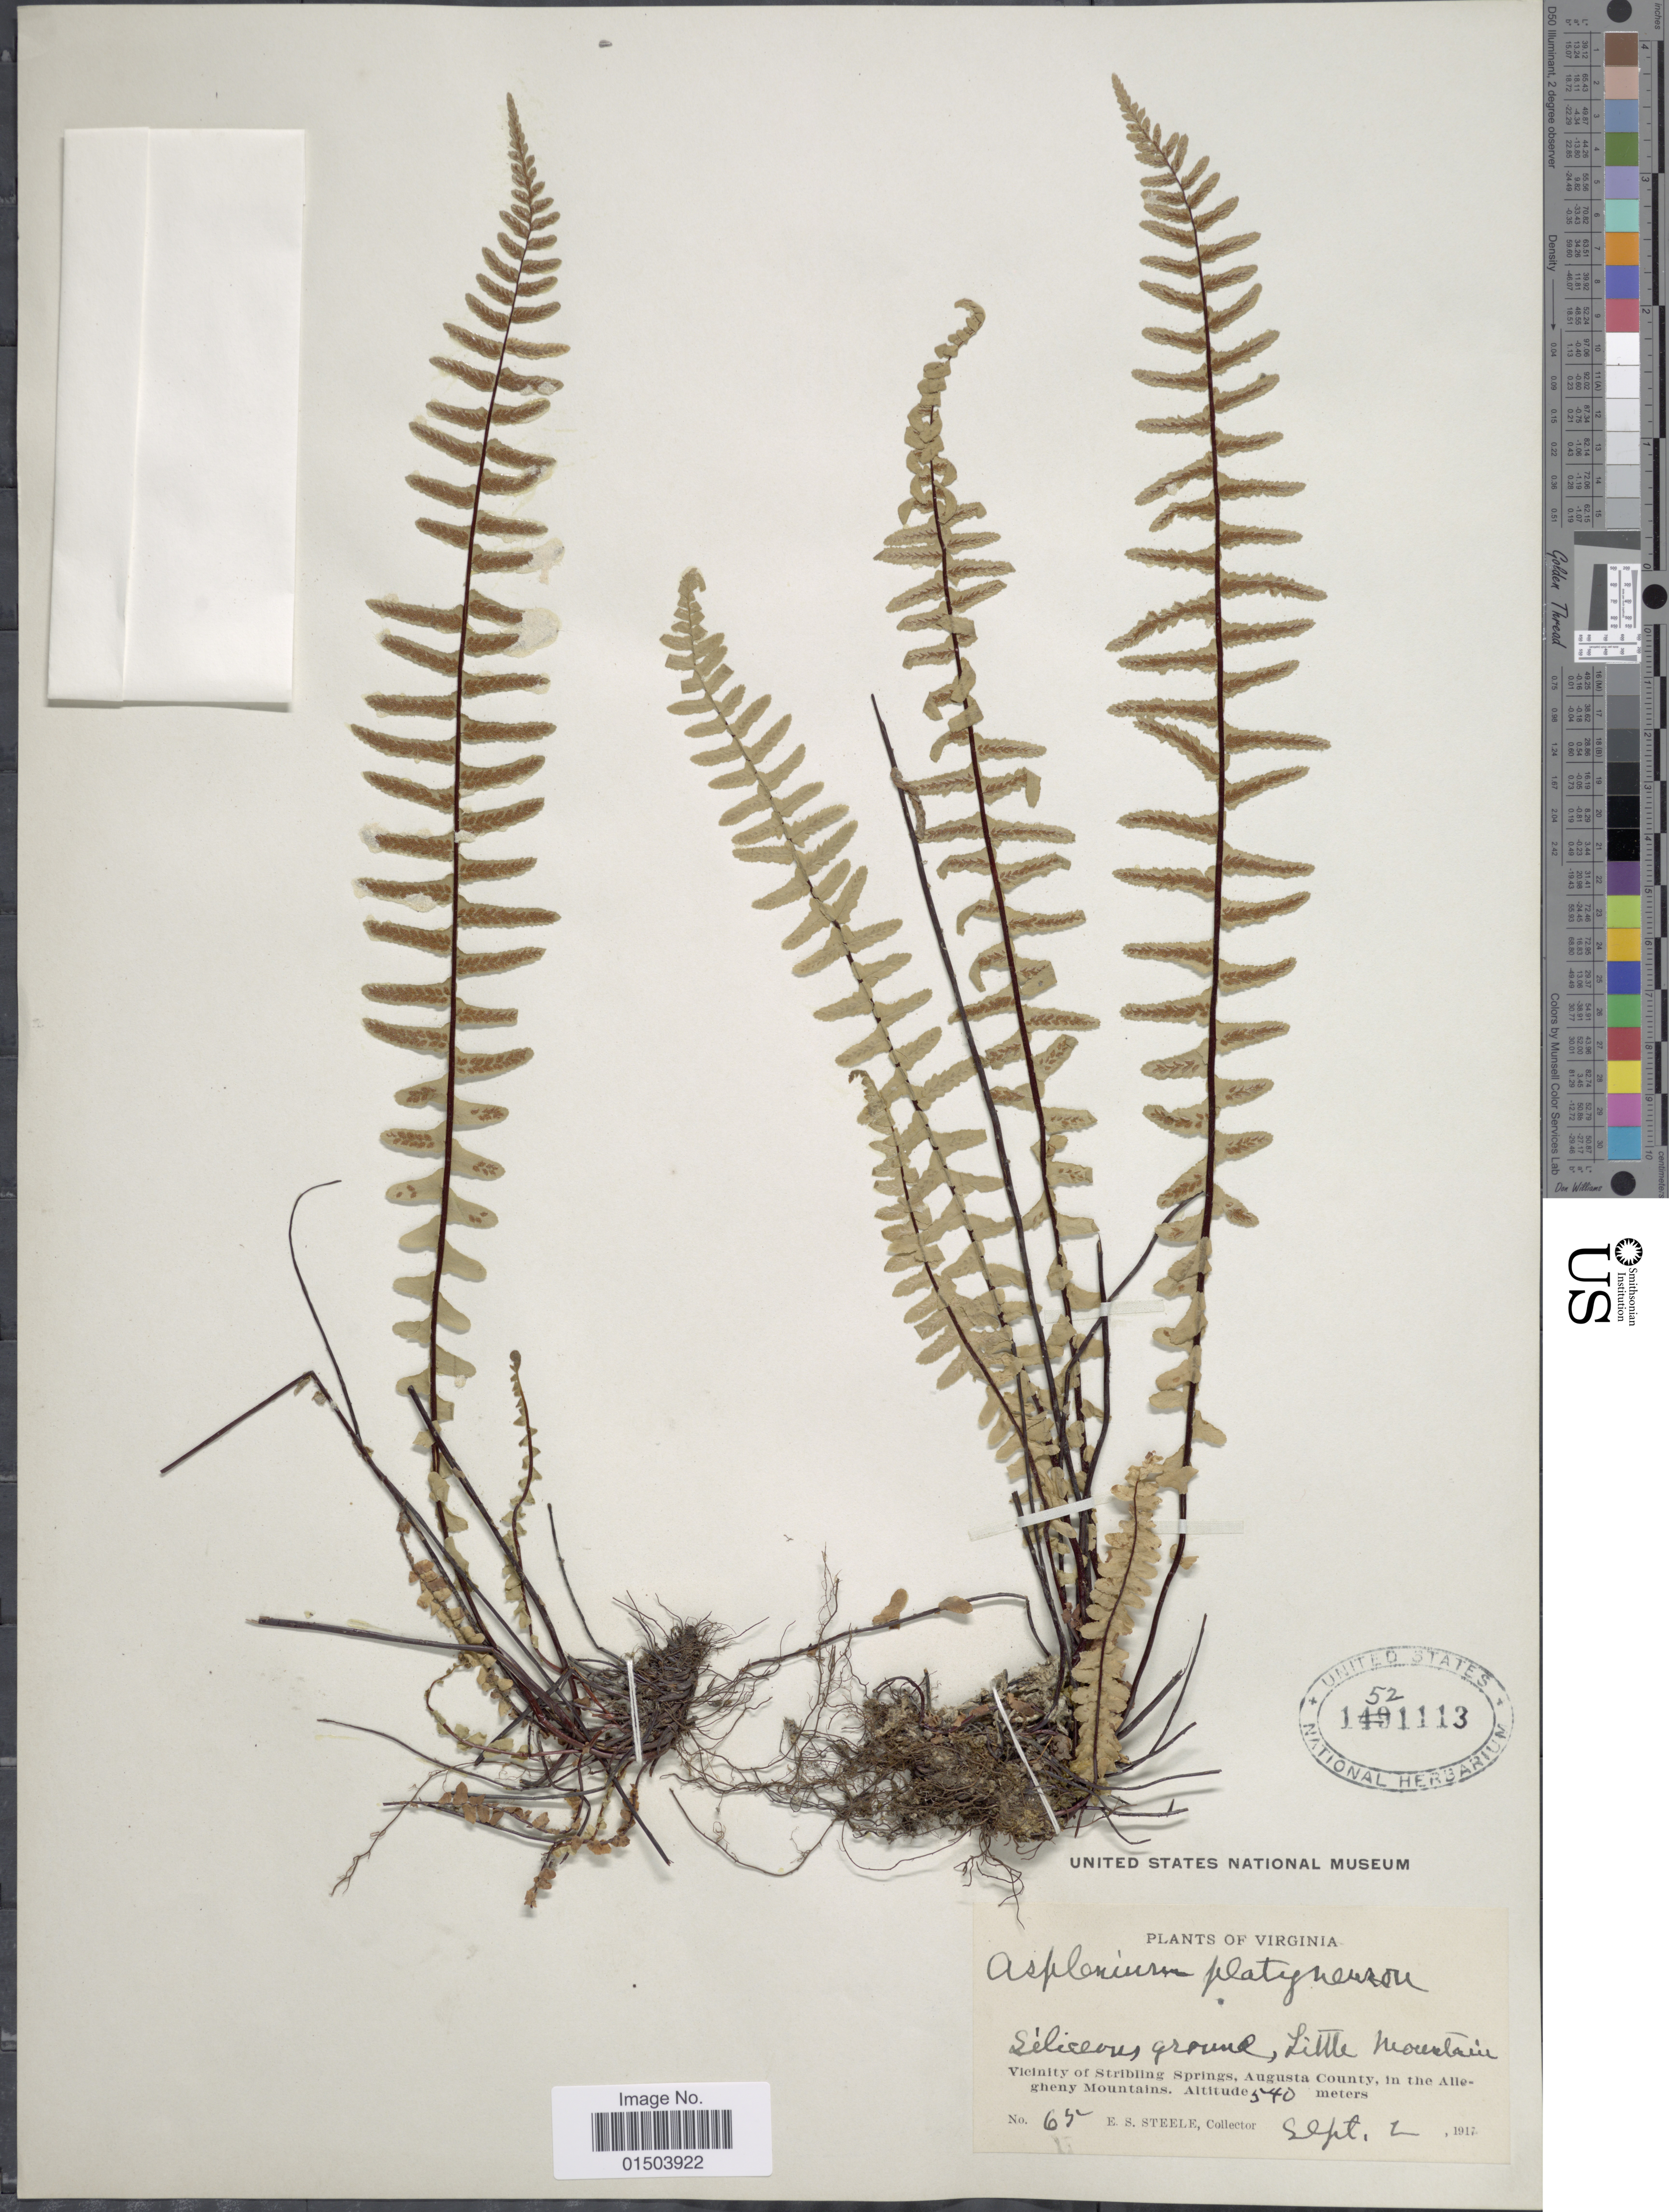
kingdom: Plantae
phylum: Tracheophyta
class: Polypodiopsida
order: Polypodiales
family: Aspleniaceae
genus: Asplenium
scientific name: Asplenium platyneuron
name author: (L.) Britton, Stearns & Poggenb.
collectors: E. Steele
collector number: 65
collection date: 1917-09-02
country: United States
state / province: Virginia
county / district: Augusta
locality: Siliceous ground, Little Mountain. Vicinity of Stribling Springs, Augusta County, in the Allegheny Mountains.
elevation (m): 540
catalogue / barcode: US 1521113